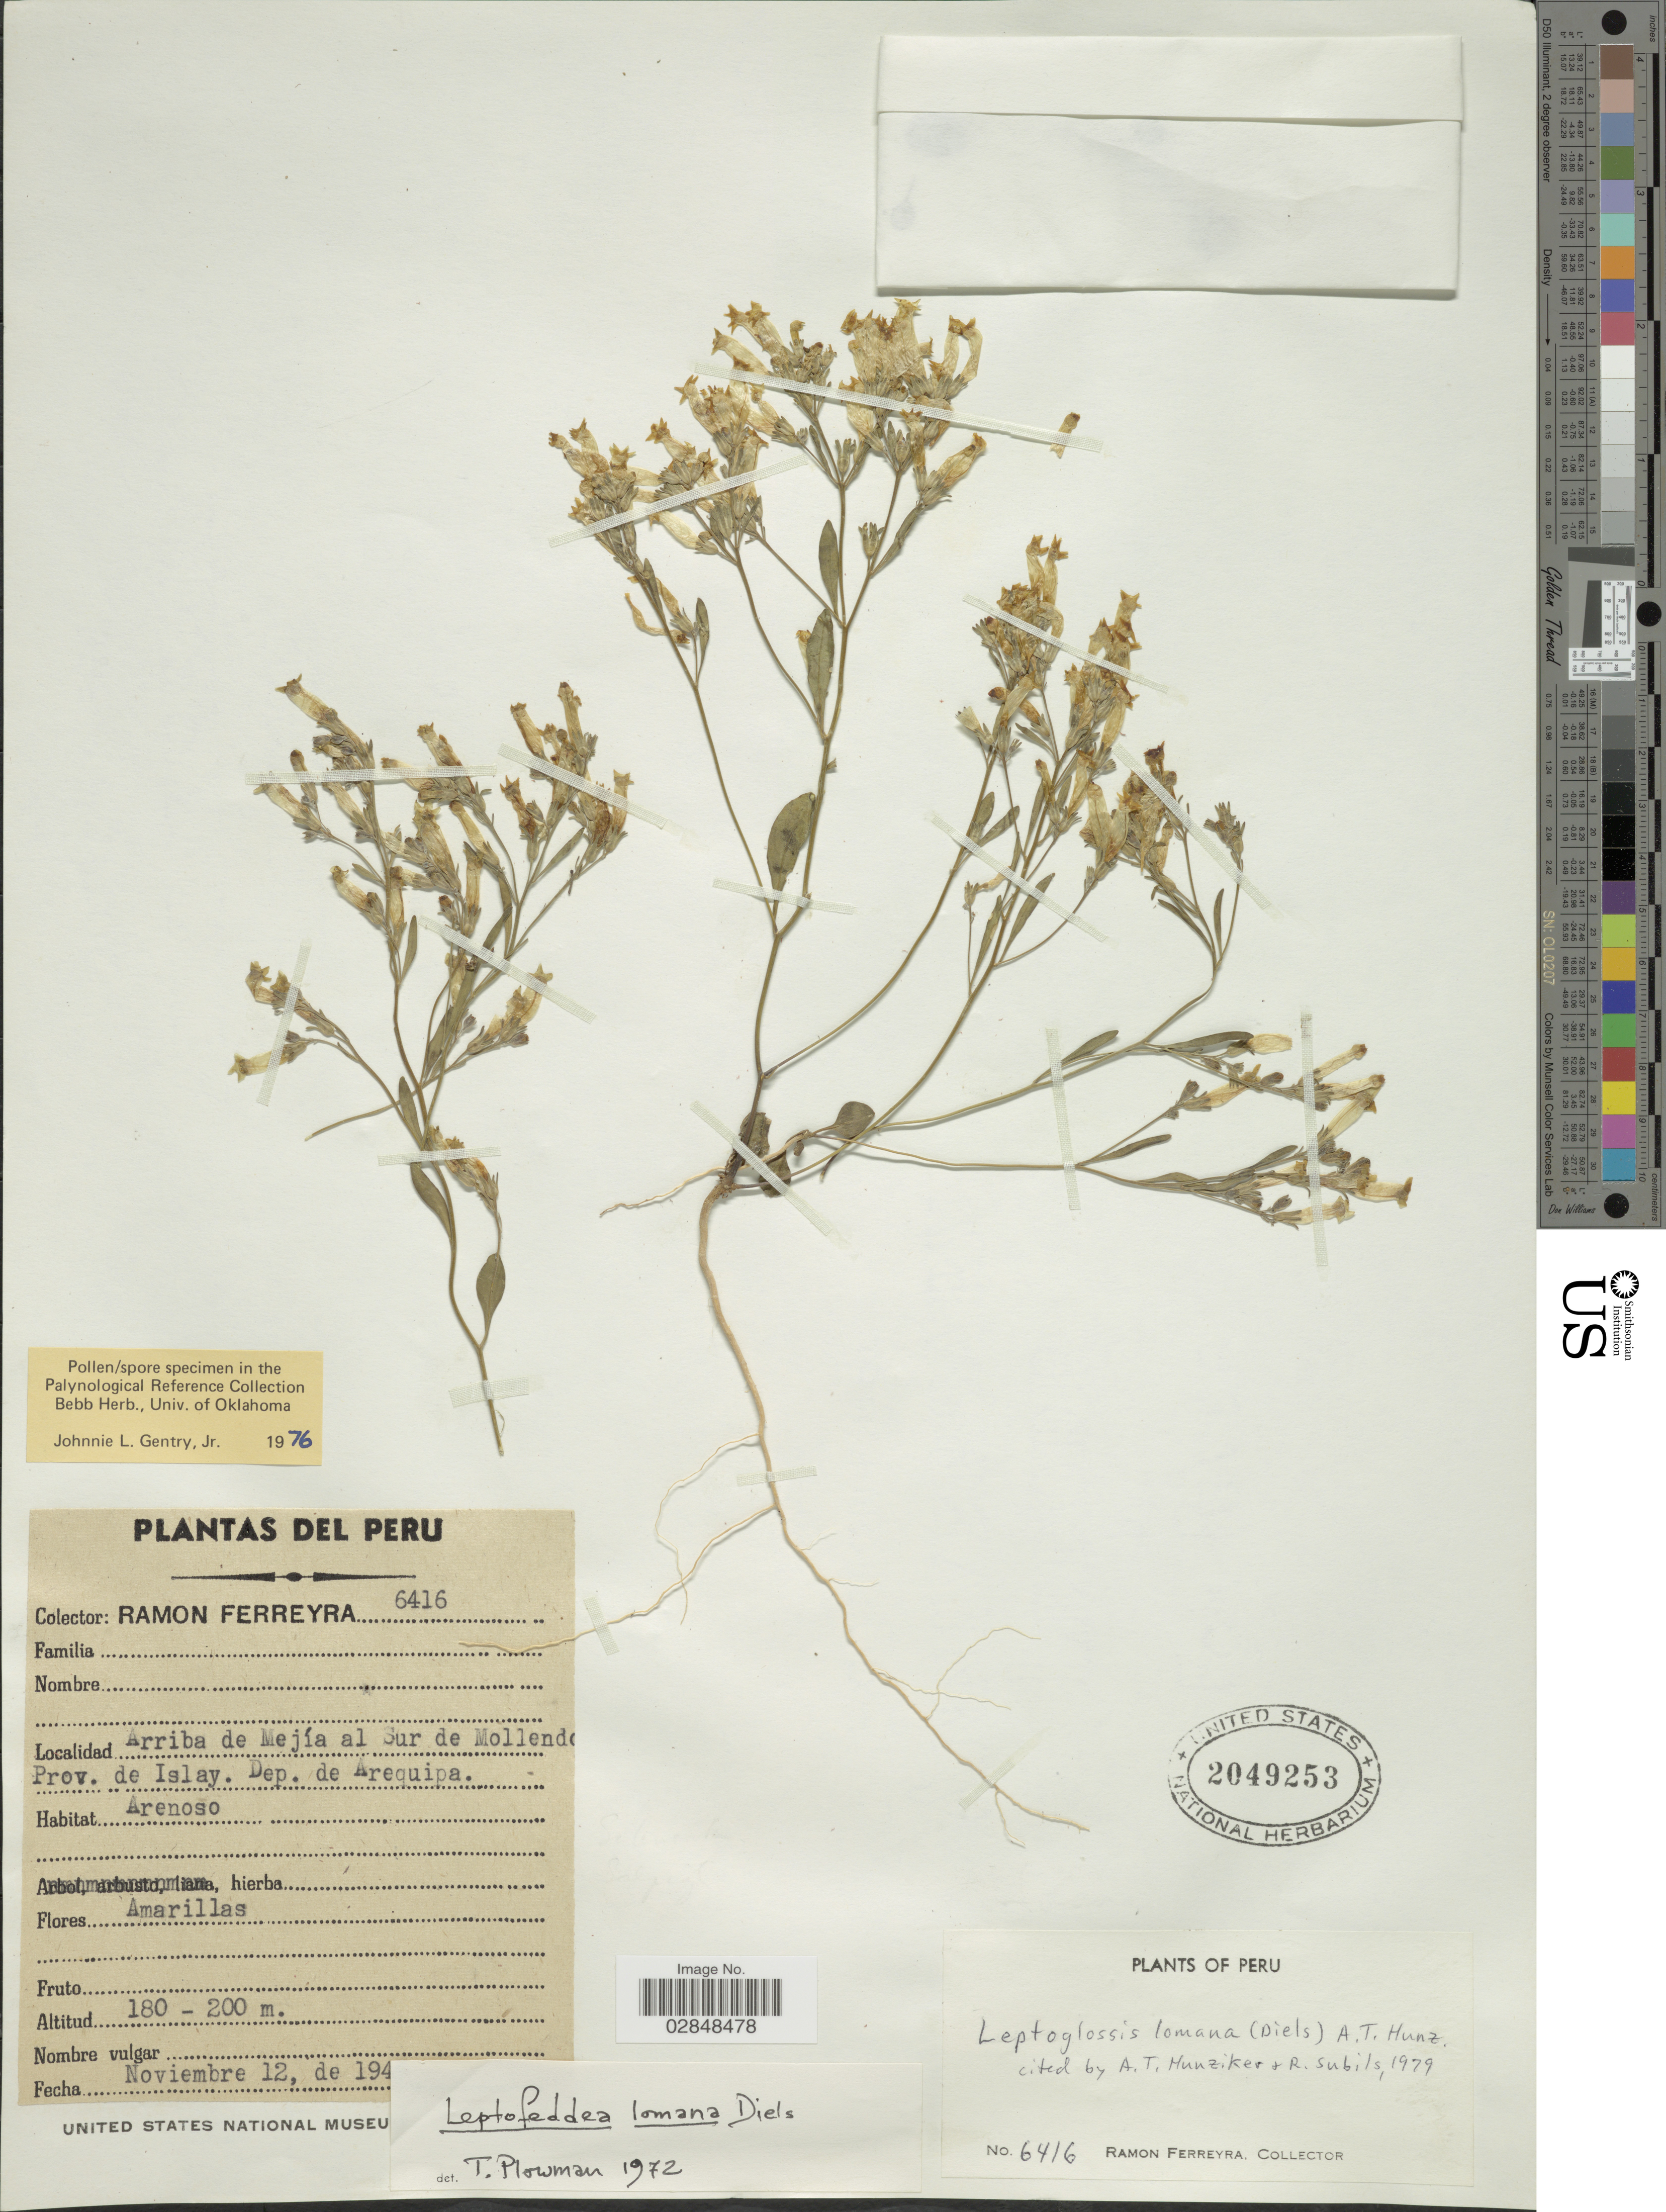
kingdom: Plantae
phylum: Tracheophyta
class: Magnoliopsida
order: Solanales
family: Solanaceae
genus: Leptoglossis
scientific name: Leptoglossis lomana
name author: (Diels) Hunz.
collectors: R. A. Ferreyra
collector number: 6416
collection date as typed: Noviembre 12, de 194!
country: Peru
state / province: Arequipa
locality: Arriba de Mejía al Sur de Mollendo. Prov. de Islay. Dep. de Arequipa.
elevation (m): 180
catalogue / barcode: US 2049253